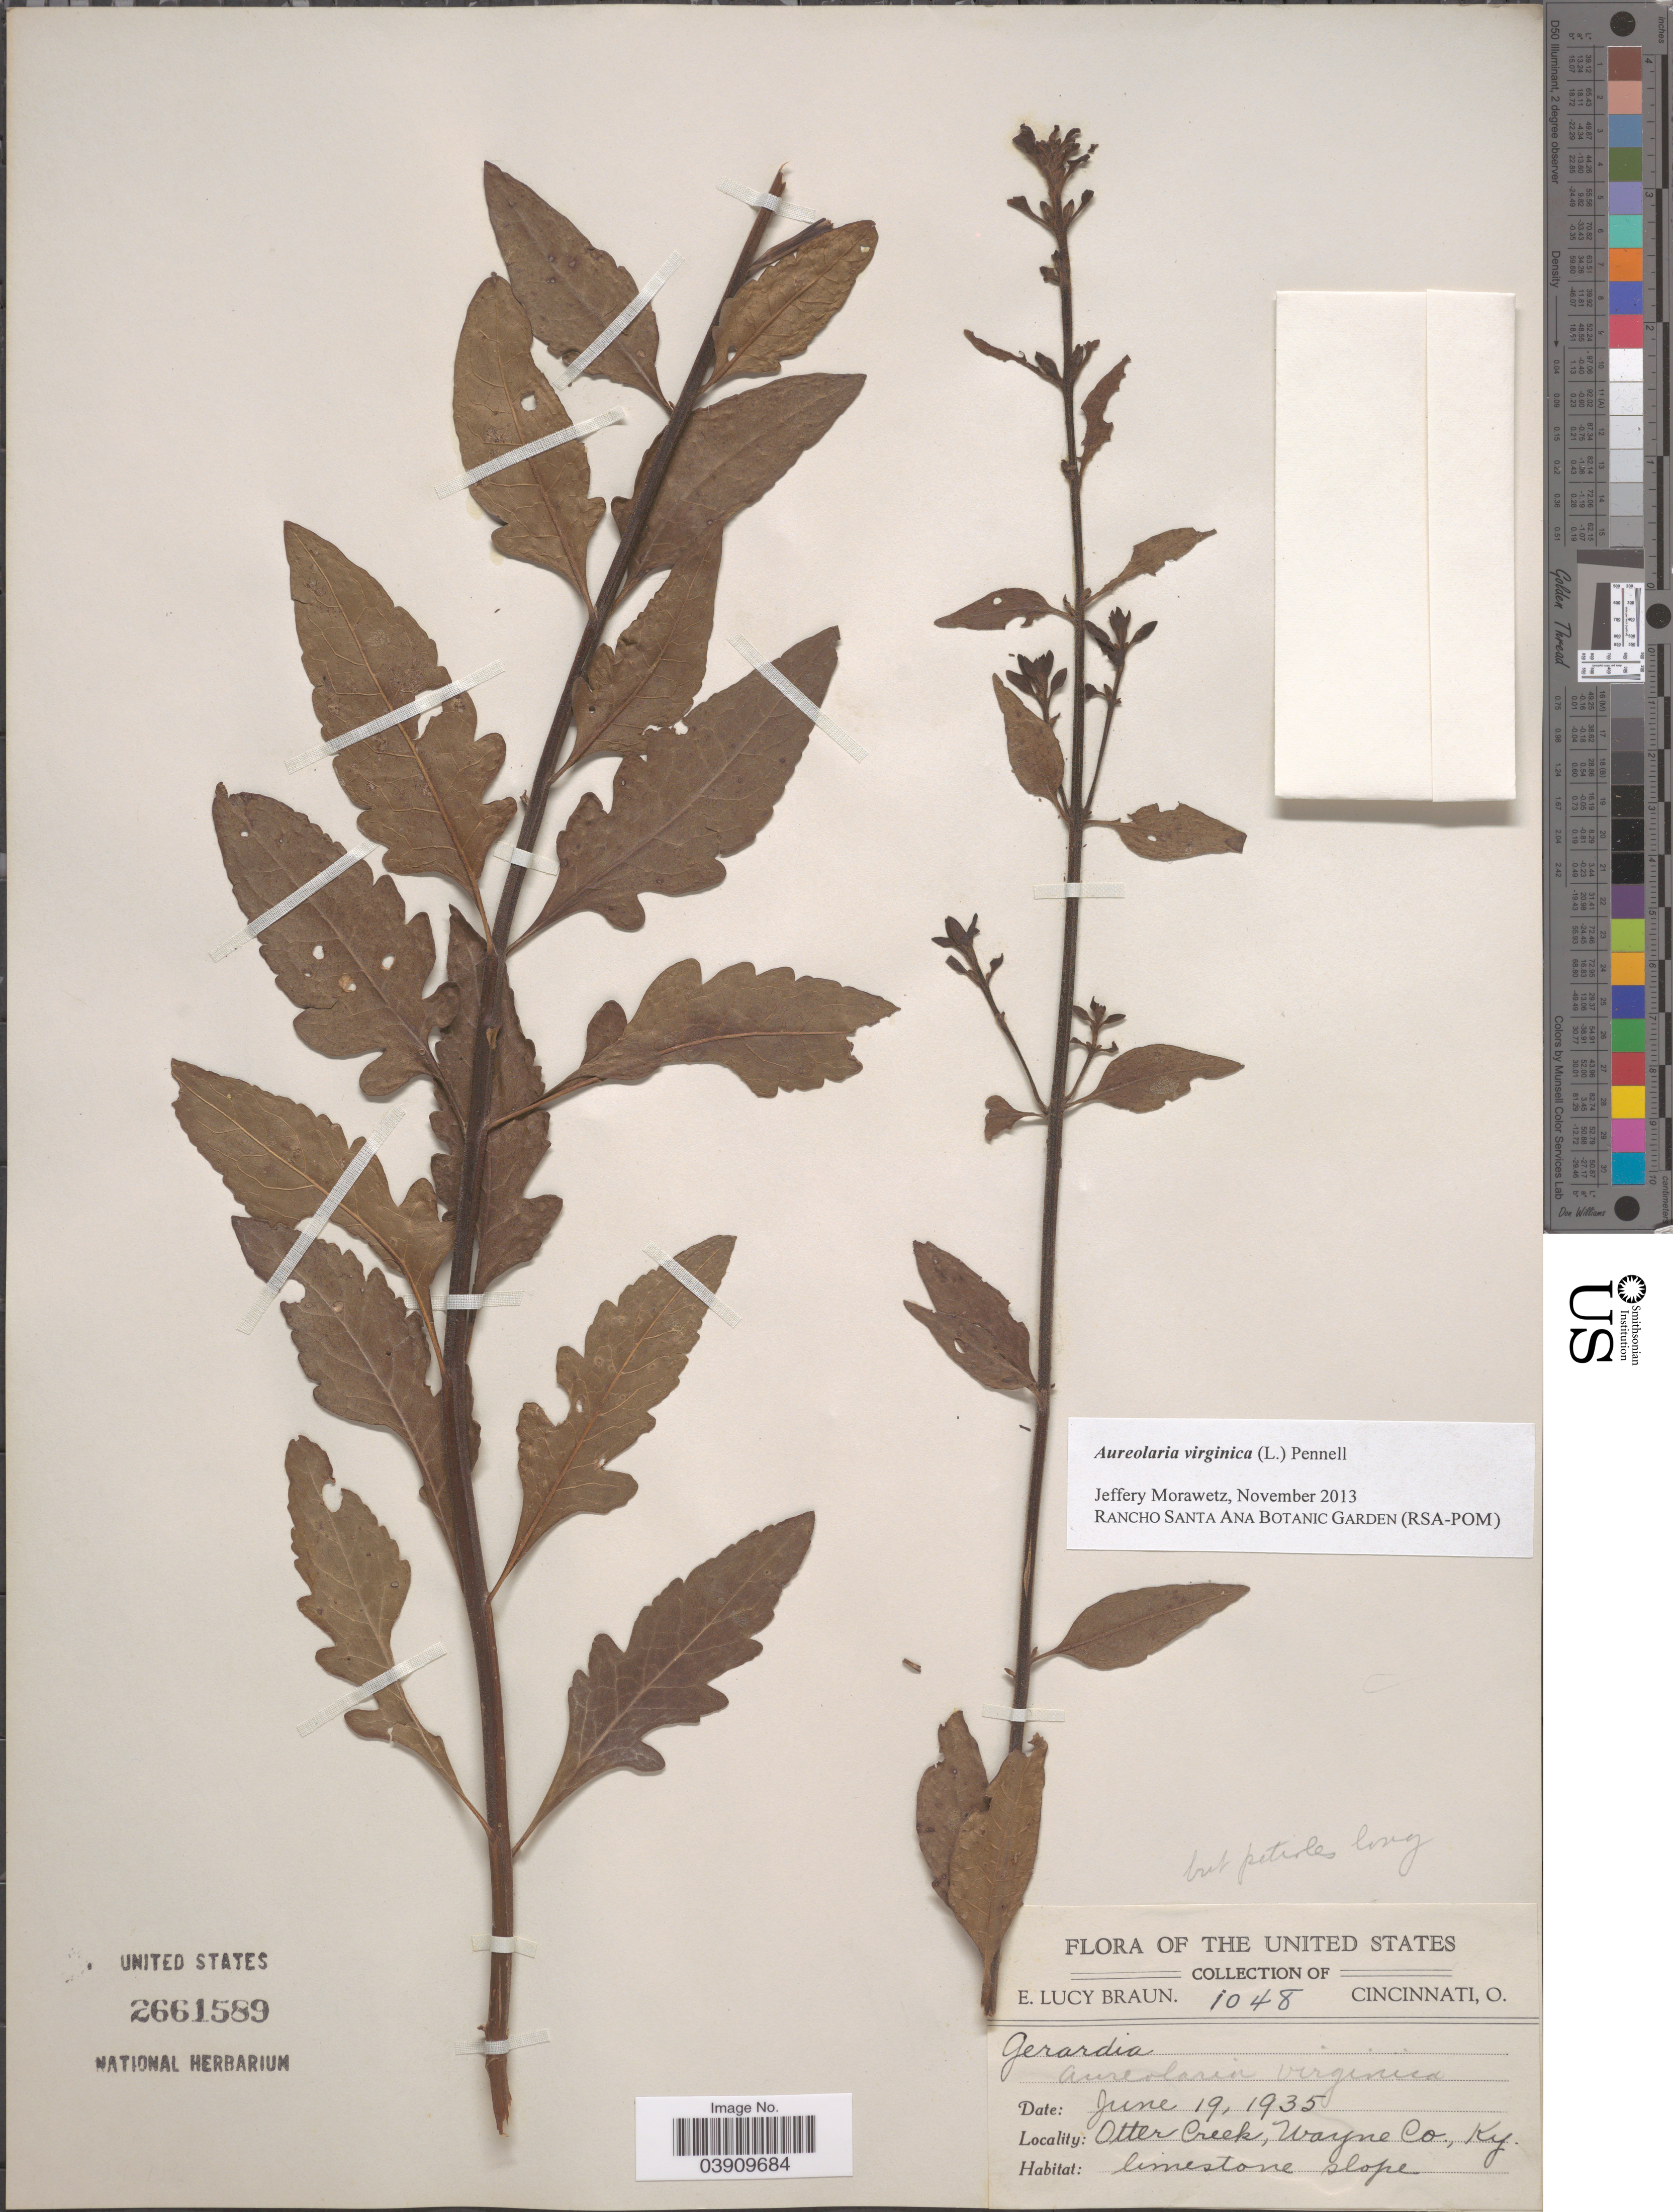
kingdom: Plantae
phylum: Tracheophyta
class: Magnoliopsida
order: Lamiales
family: Orobanchaceae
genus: Aureolaria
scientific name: Aureolaria virginica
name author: (L.) Pennell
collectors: E. L. Braun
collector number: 1048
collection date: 1935-06-19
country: United States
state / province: Kentucky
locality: Otter Creek, Wayne Co.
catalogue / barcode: US 2661589